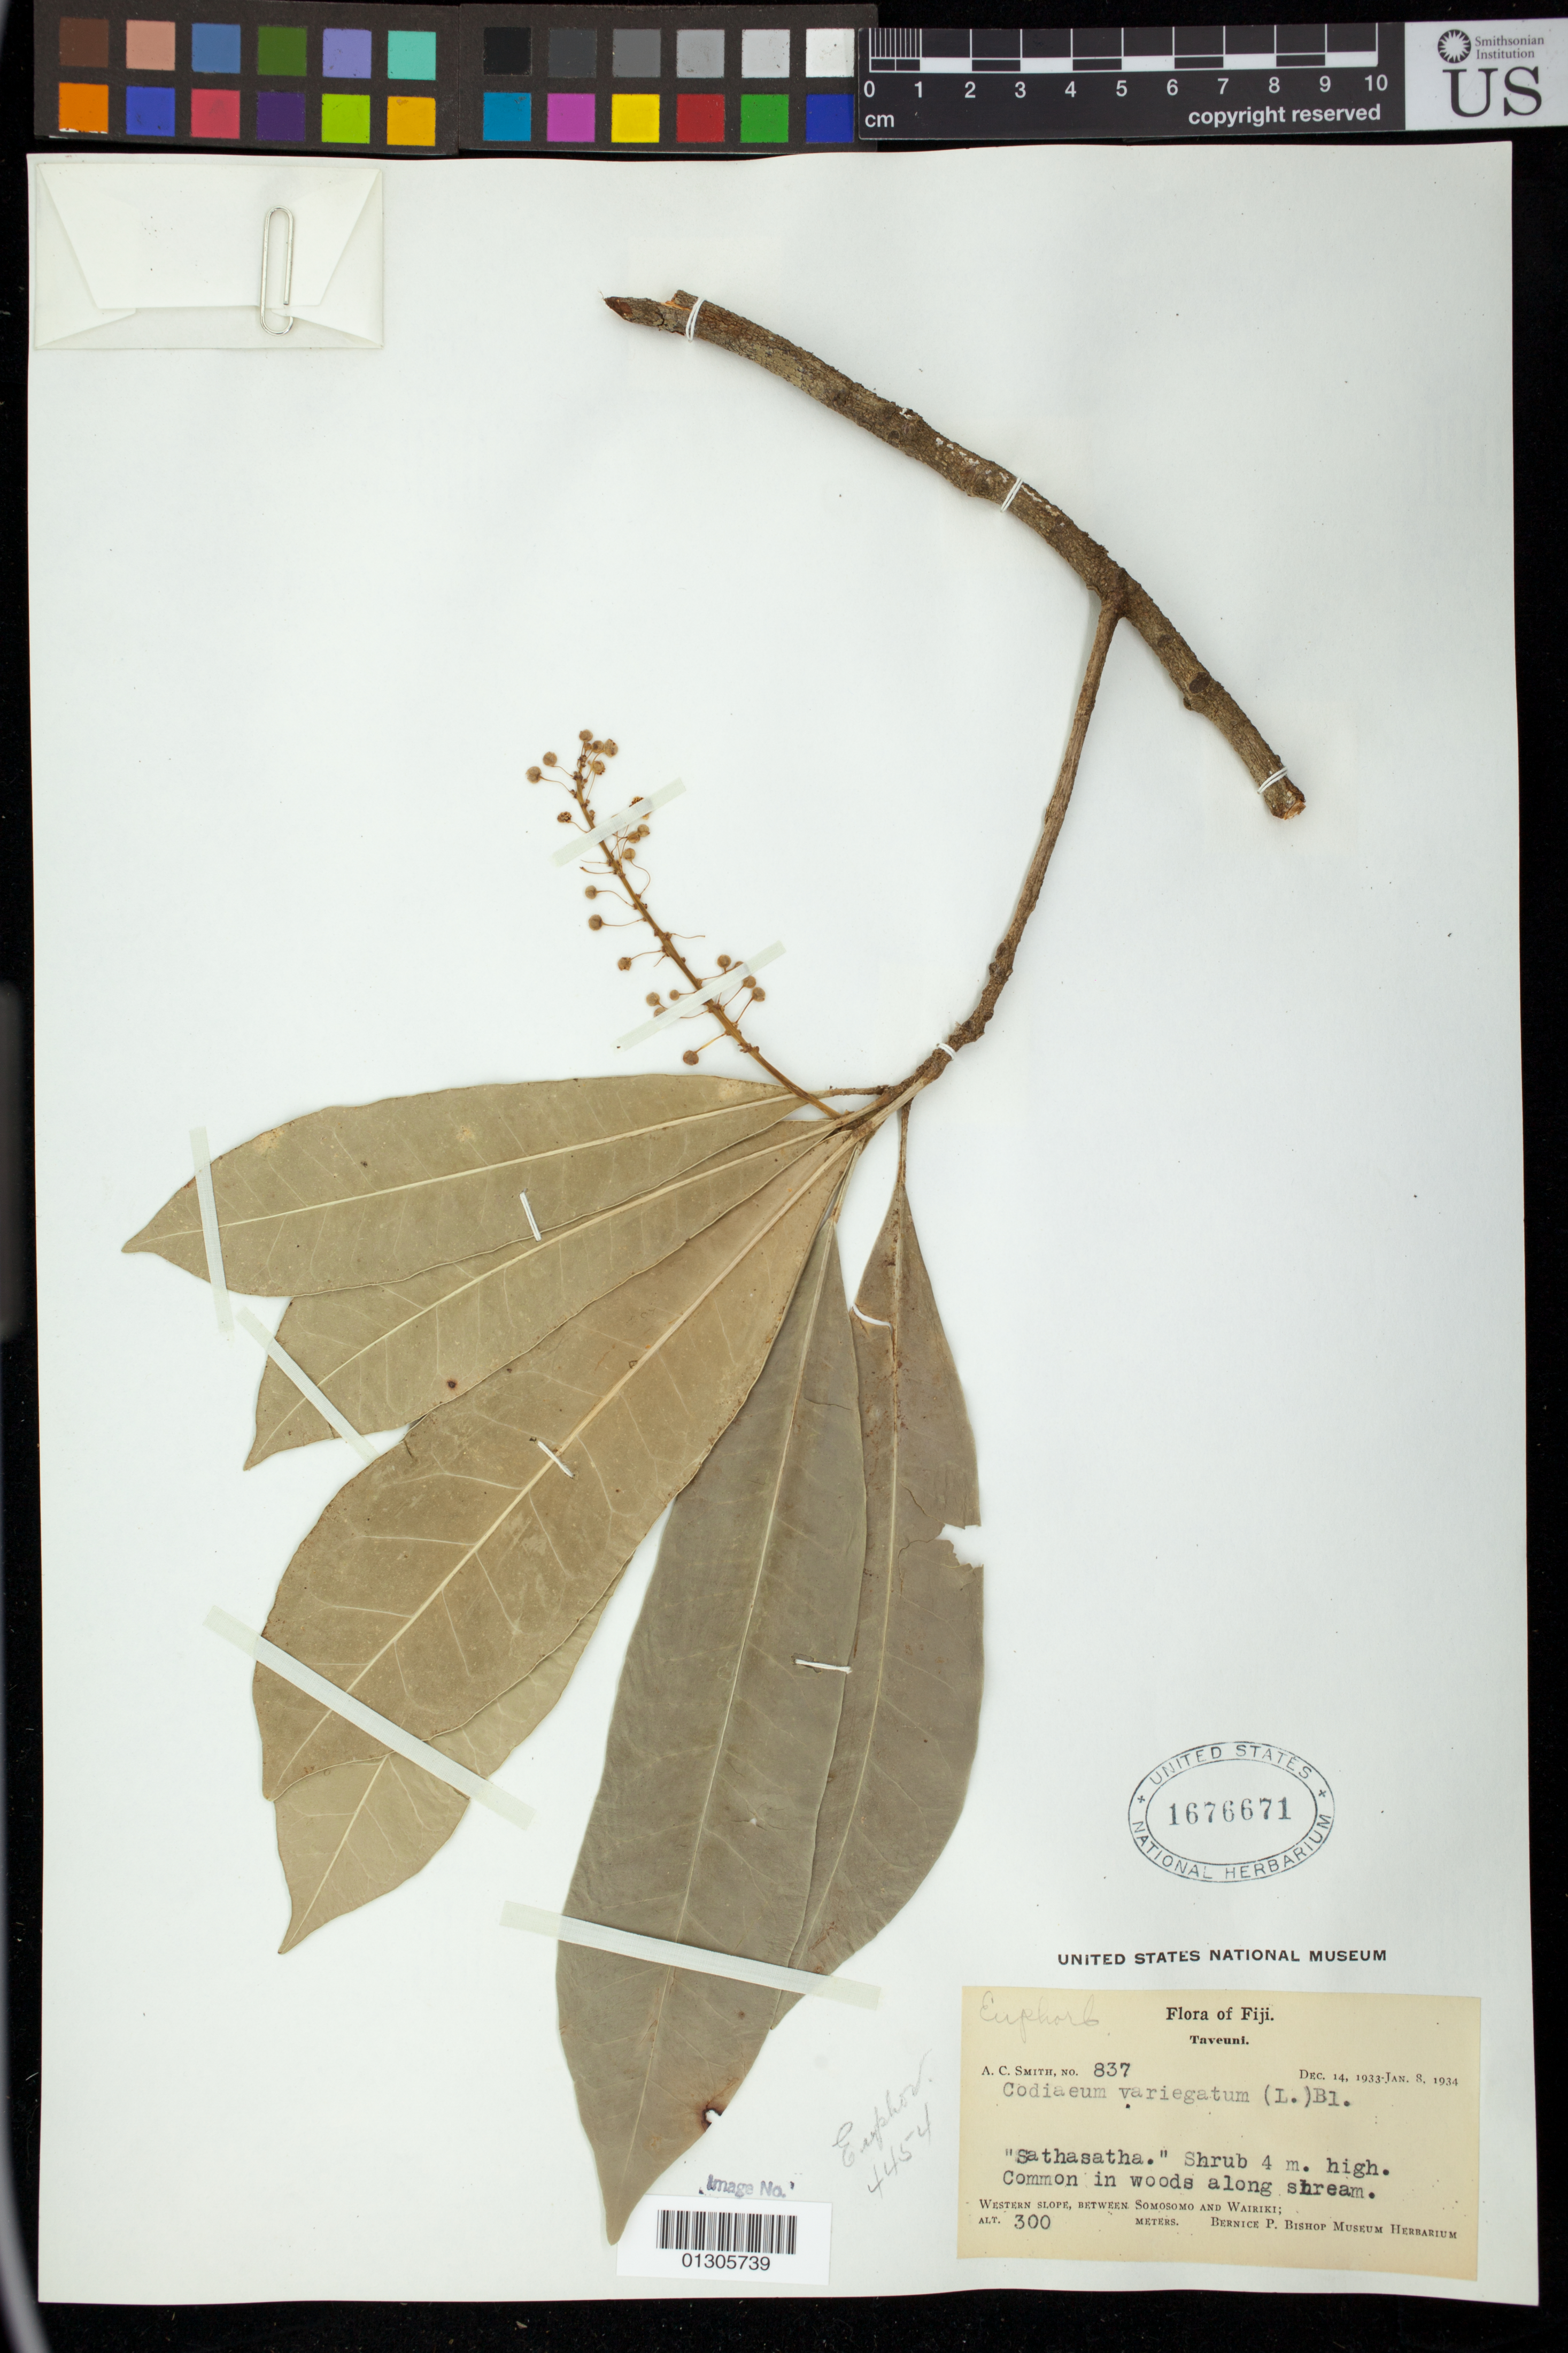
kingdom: Plantae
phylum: Tracheophyta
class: Magnoliopsida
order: Malpighiales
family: Euphorbiaceae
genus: Codiaeum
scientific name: Codiaeum variegatum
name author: (L.) Rumph. ex A. Juss.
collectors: A. C. Smith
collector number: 837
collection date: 1933-12-14/1934-01-08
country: Fiji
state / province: Northern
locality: Taveuni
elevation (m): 300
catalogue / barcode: US 1676671